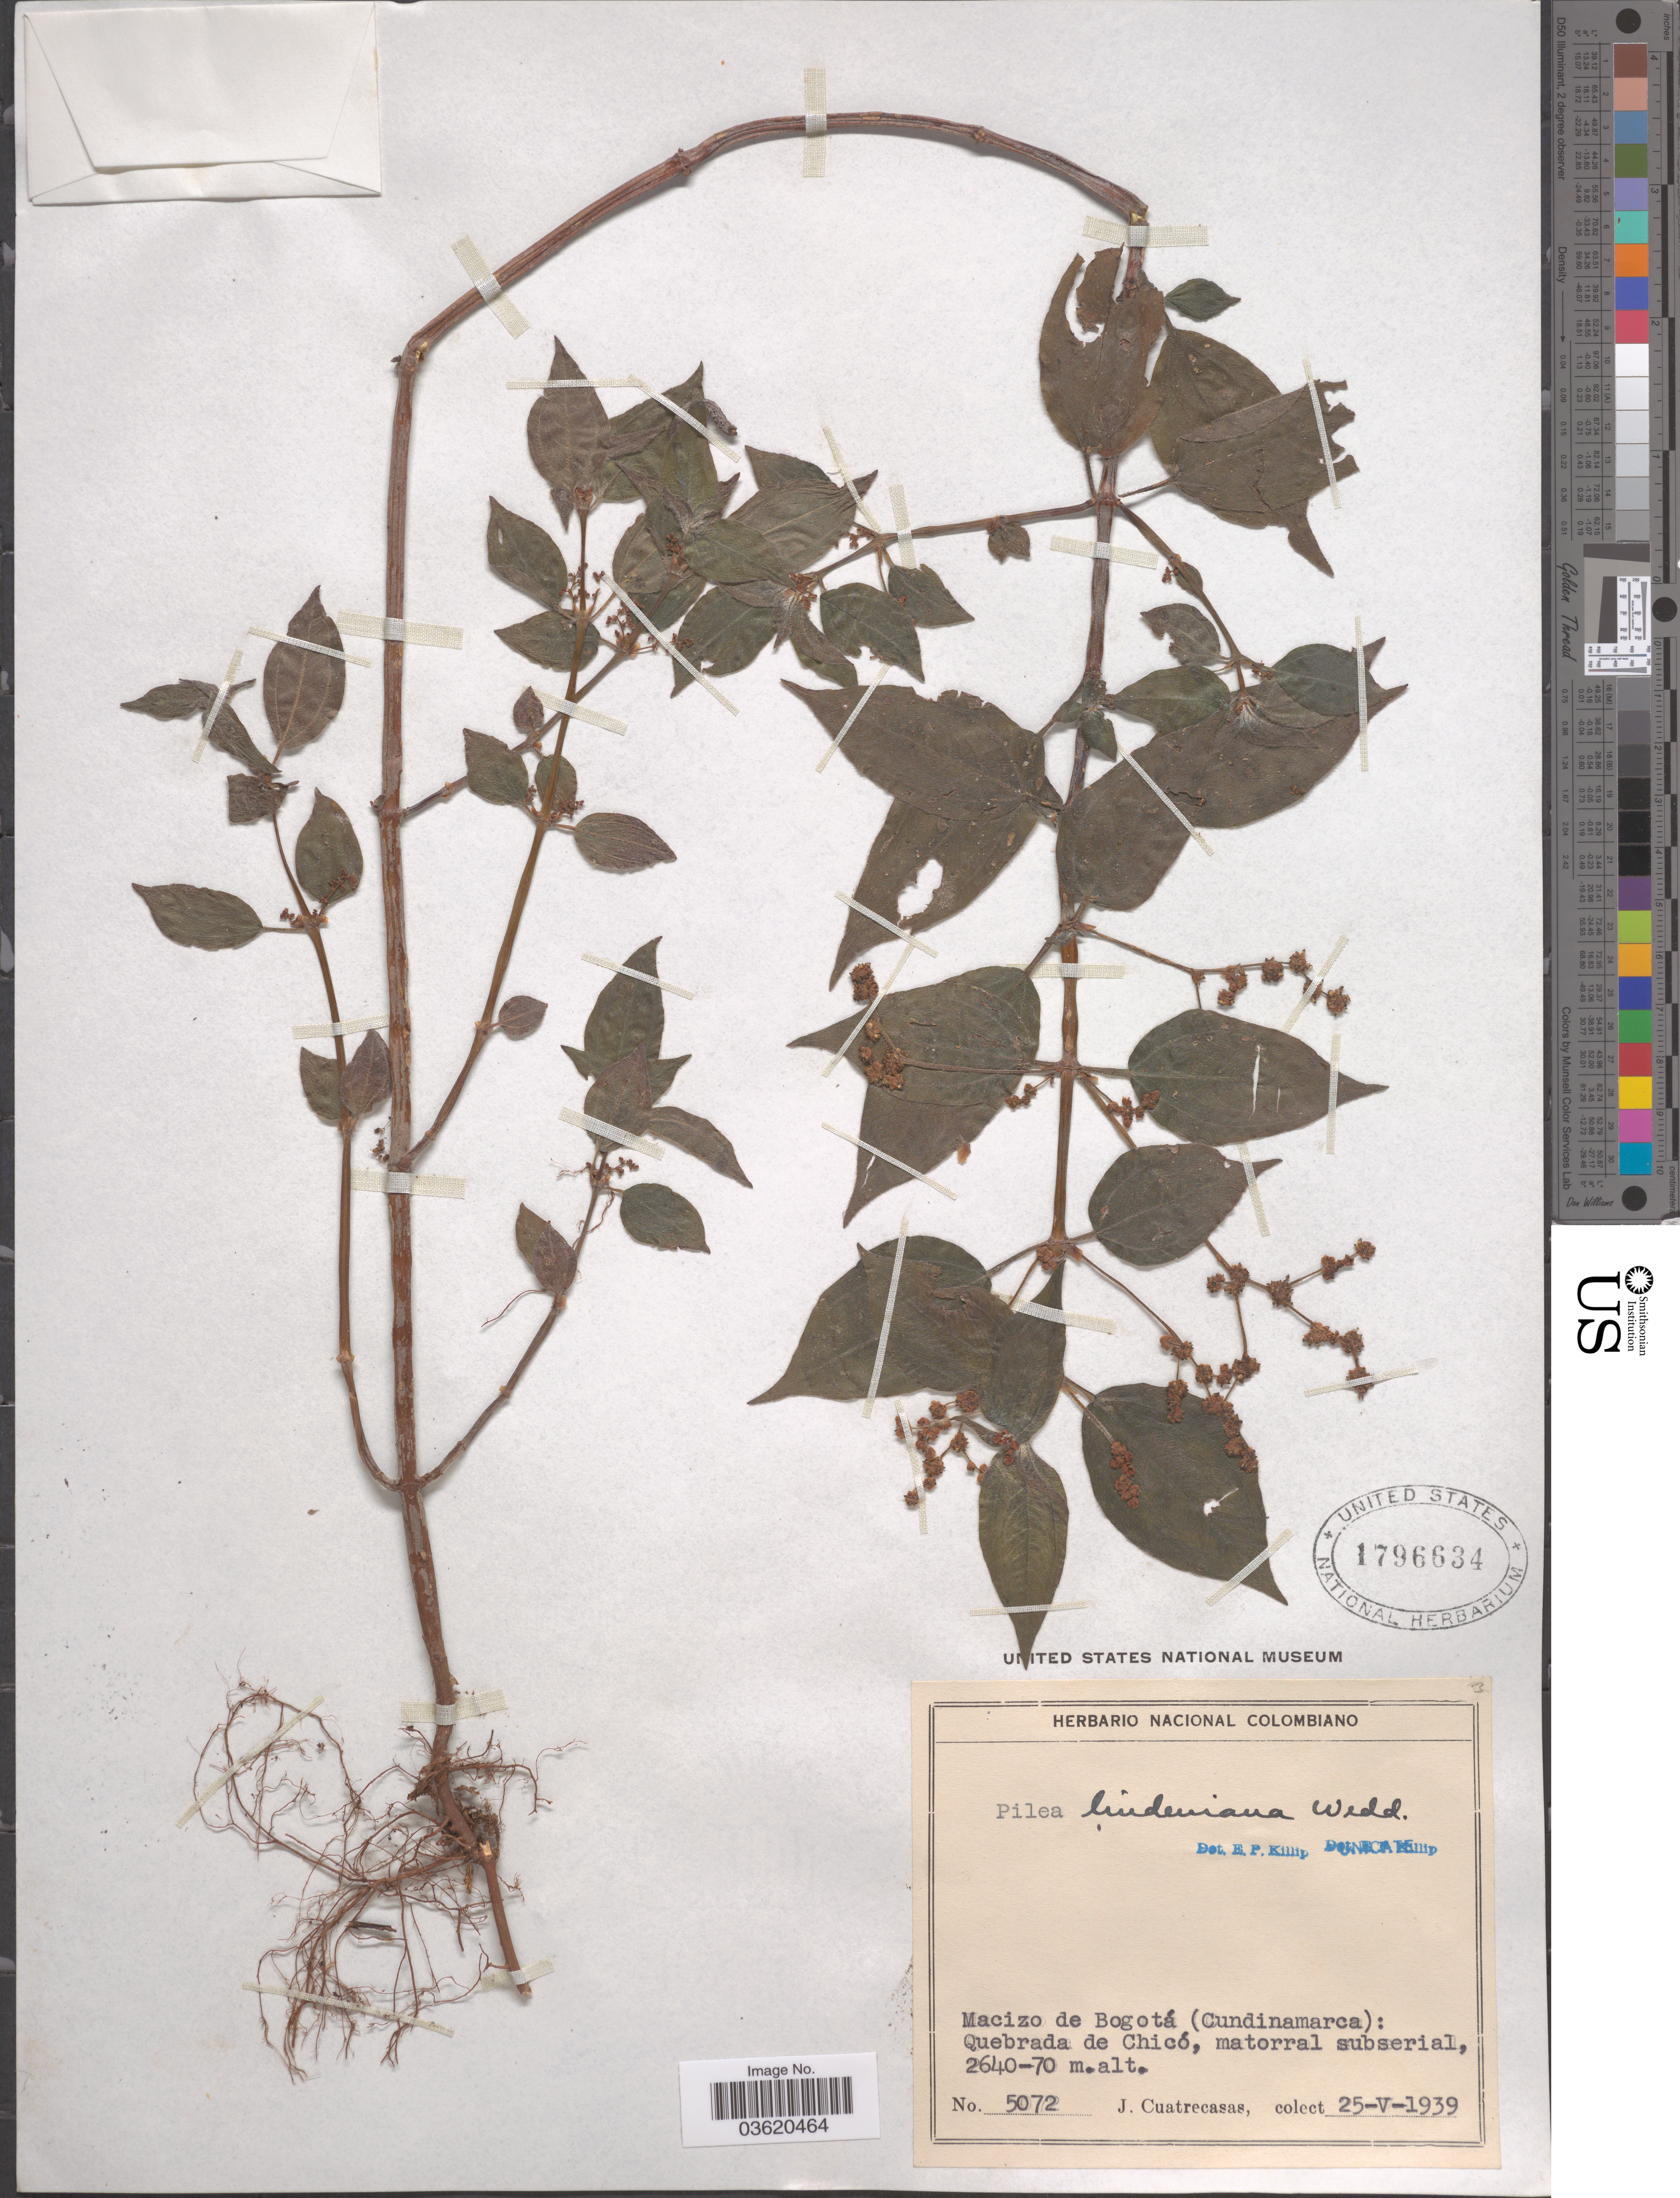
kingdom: Plantae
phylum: Tracheophyta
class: Magnoliopsida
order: Rosales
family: Urticaceae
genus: Pilea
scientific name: Pilea lindeniana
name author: Wedd.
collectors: J. Cuatrecasas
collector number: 5072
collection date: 1939-05-25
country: Colombia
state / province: Cundinamarca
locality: Macizo de Bogotá (Cundinamarca): Quebrada de Chicó.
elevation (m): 2640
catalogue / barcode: US 1796634